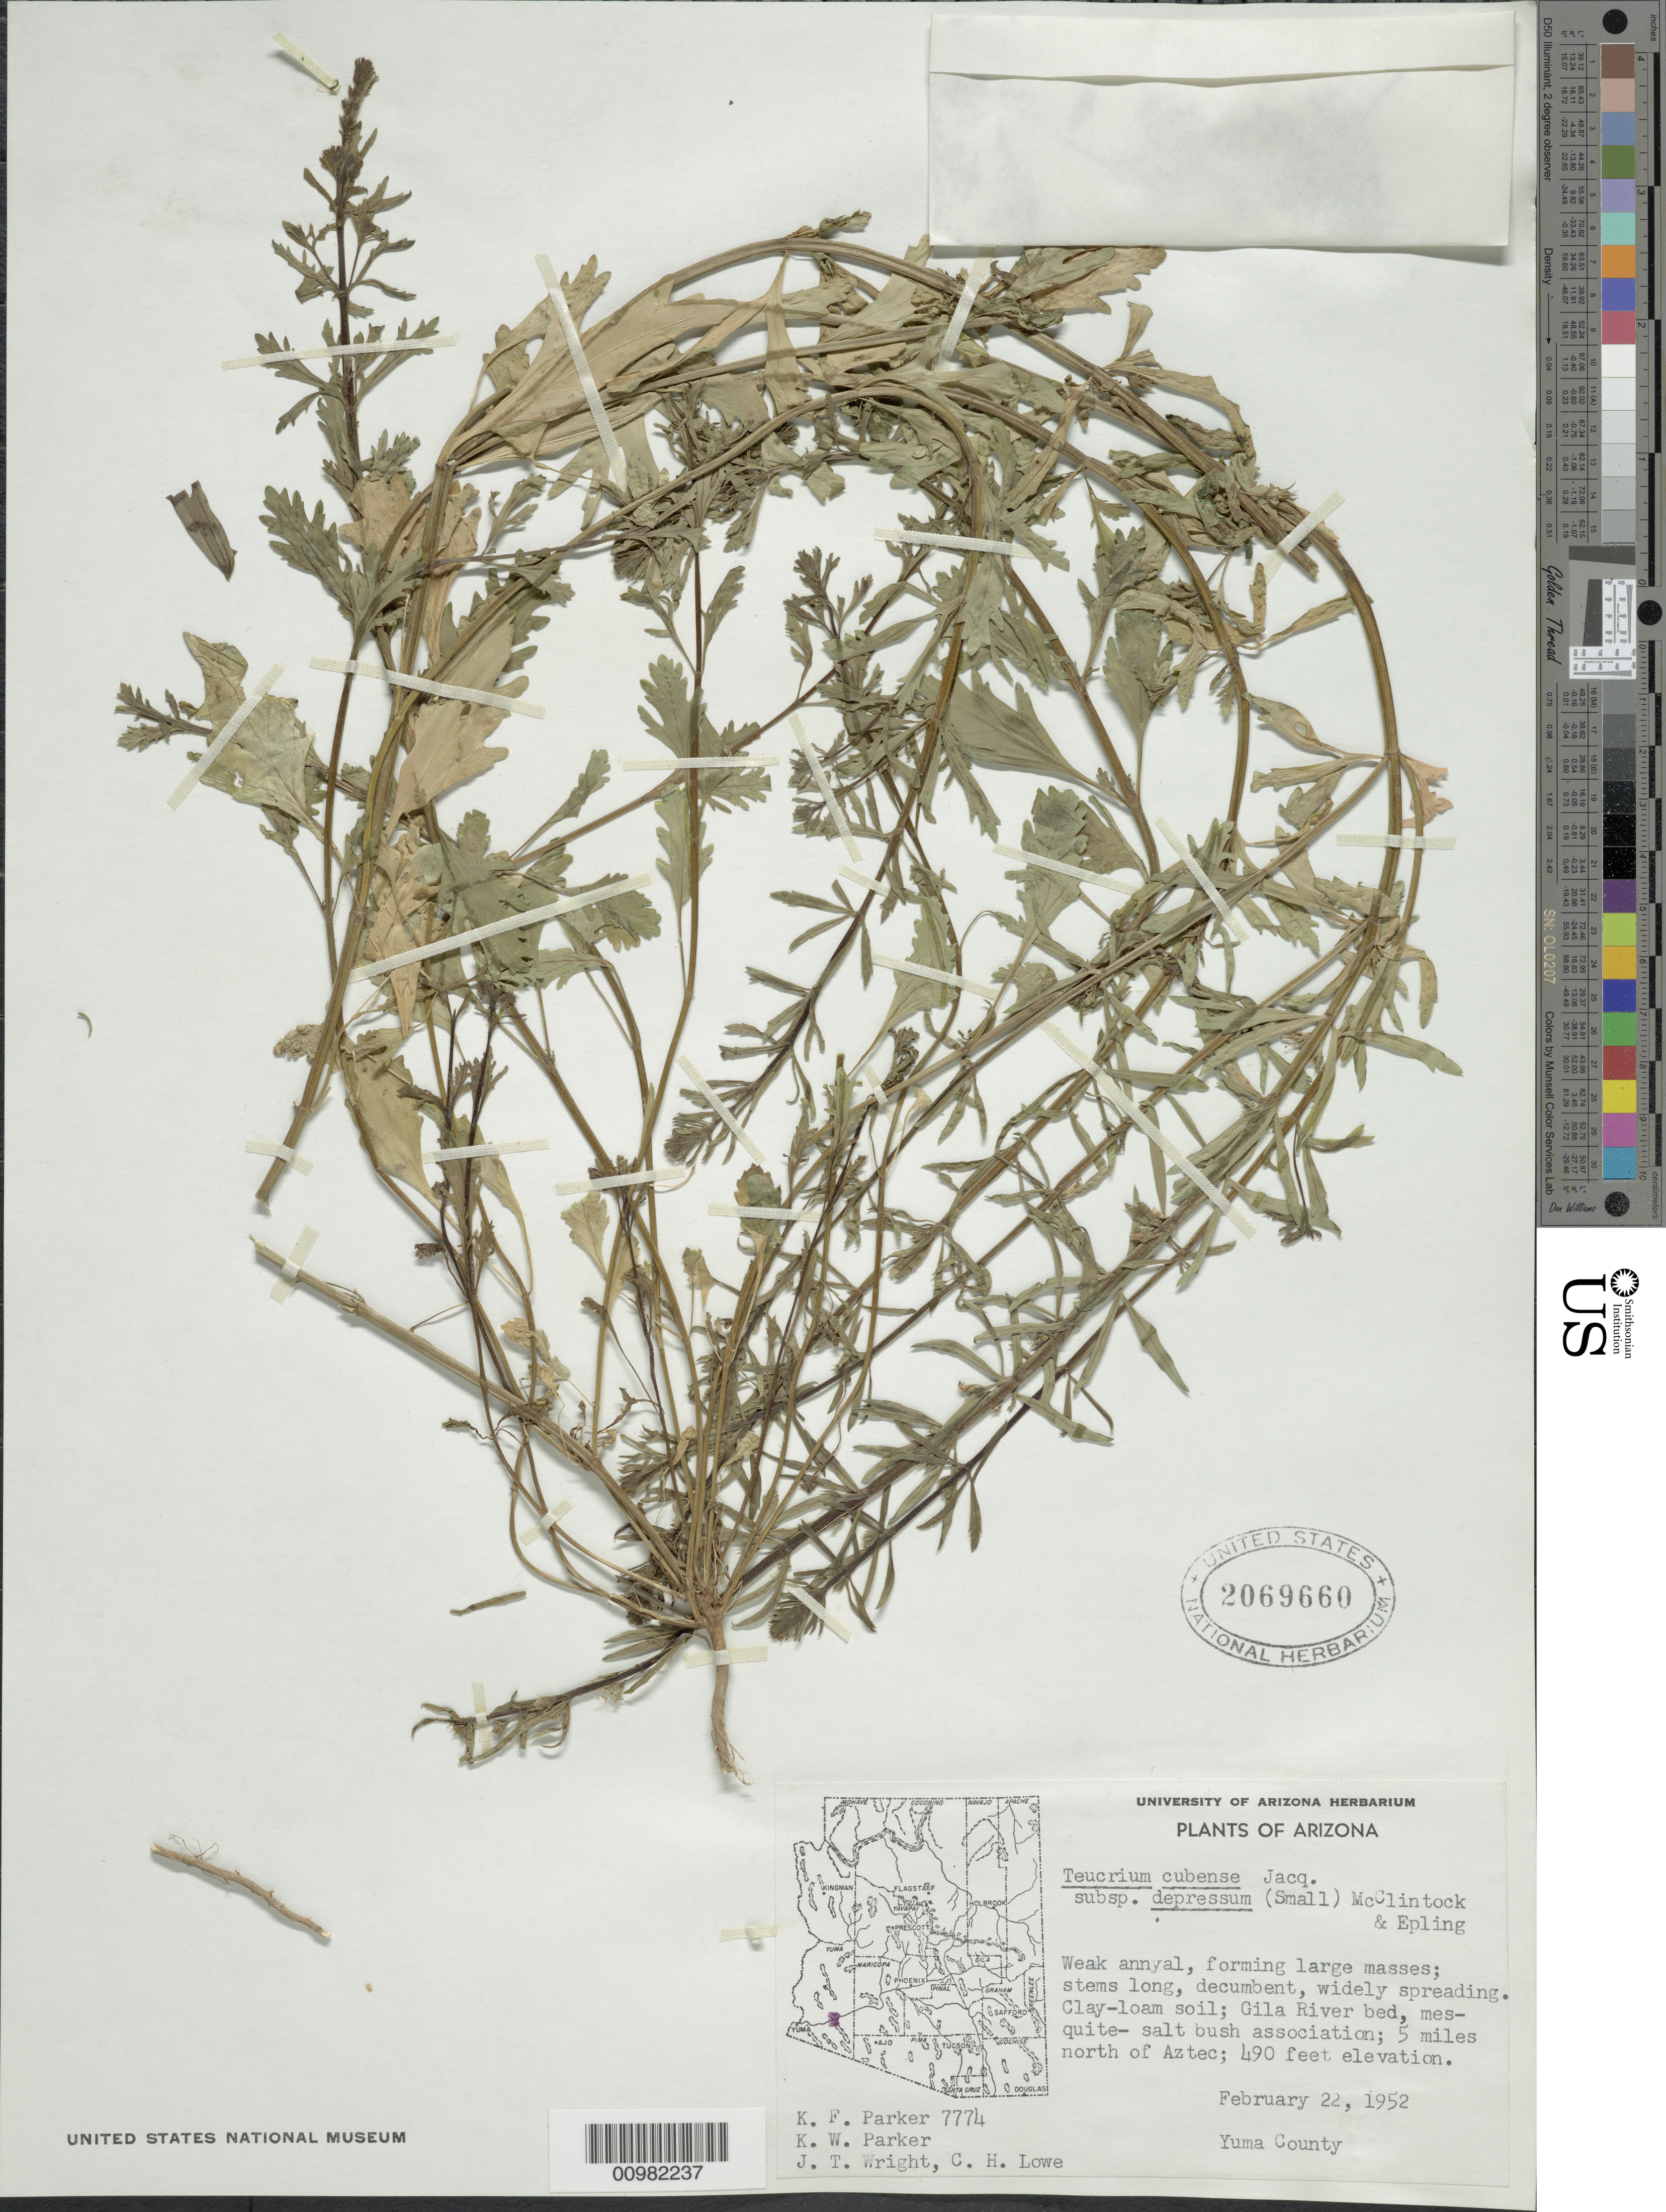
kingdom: Plantae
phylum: Tracheophyta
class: Magnoliopsida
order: Lamiales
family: Lamiaceae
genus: Teucrium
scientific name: Teucrium cubense subsp. depressum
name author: (Small) E. M. McClint. & Epling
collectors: K. F. Parker, K. Parker, J. T. Wright & -- Lowe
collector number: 7774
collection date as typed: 22 Feb 1952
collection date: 1952-02-22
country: United States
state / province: Arizona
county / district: Yuma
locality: Gila River bed; 5 mi. N. of Aztec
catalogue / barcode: US 2069660